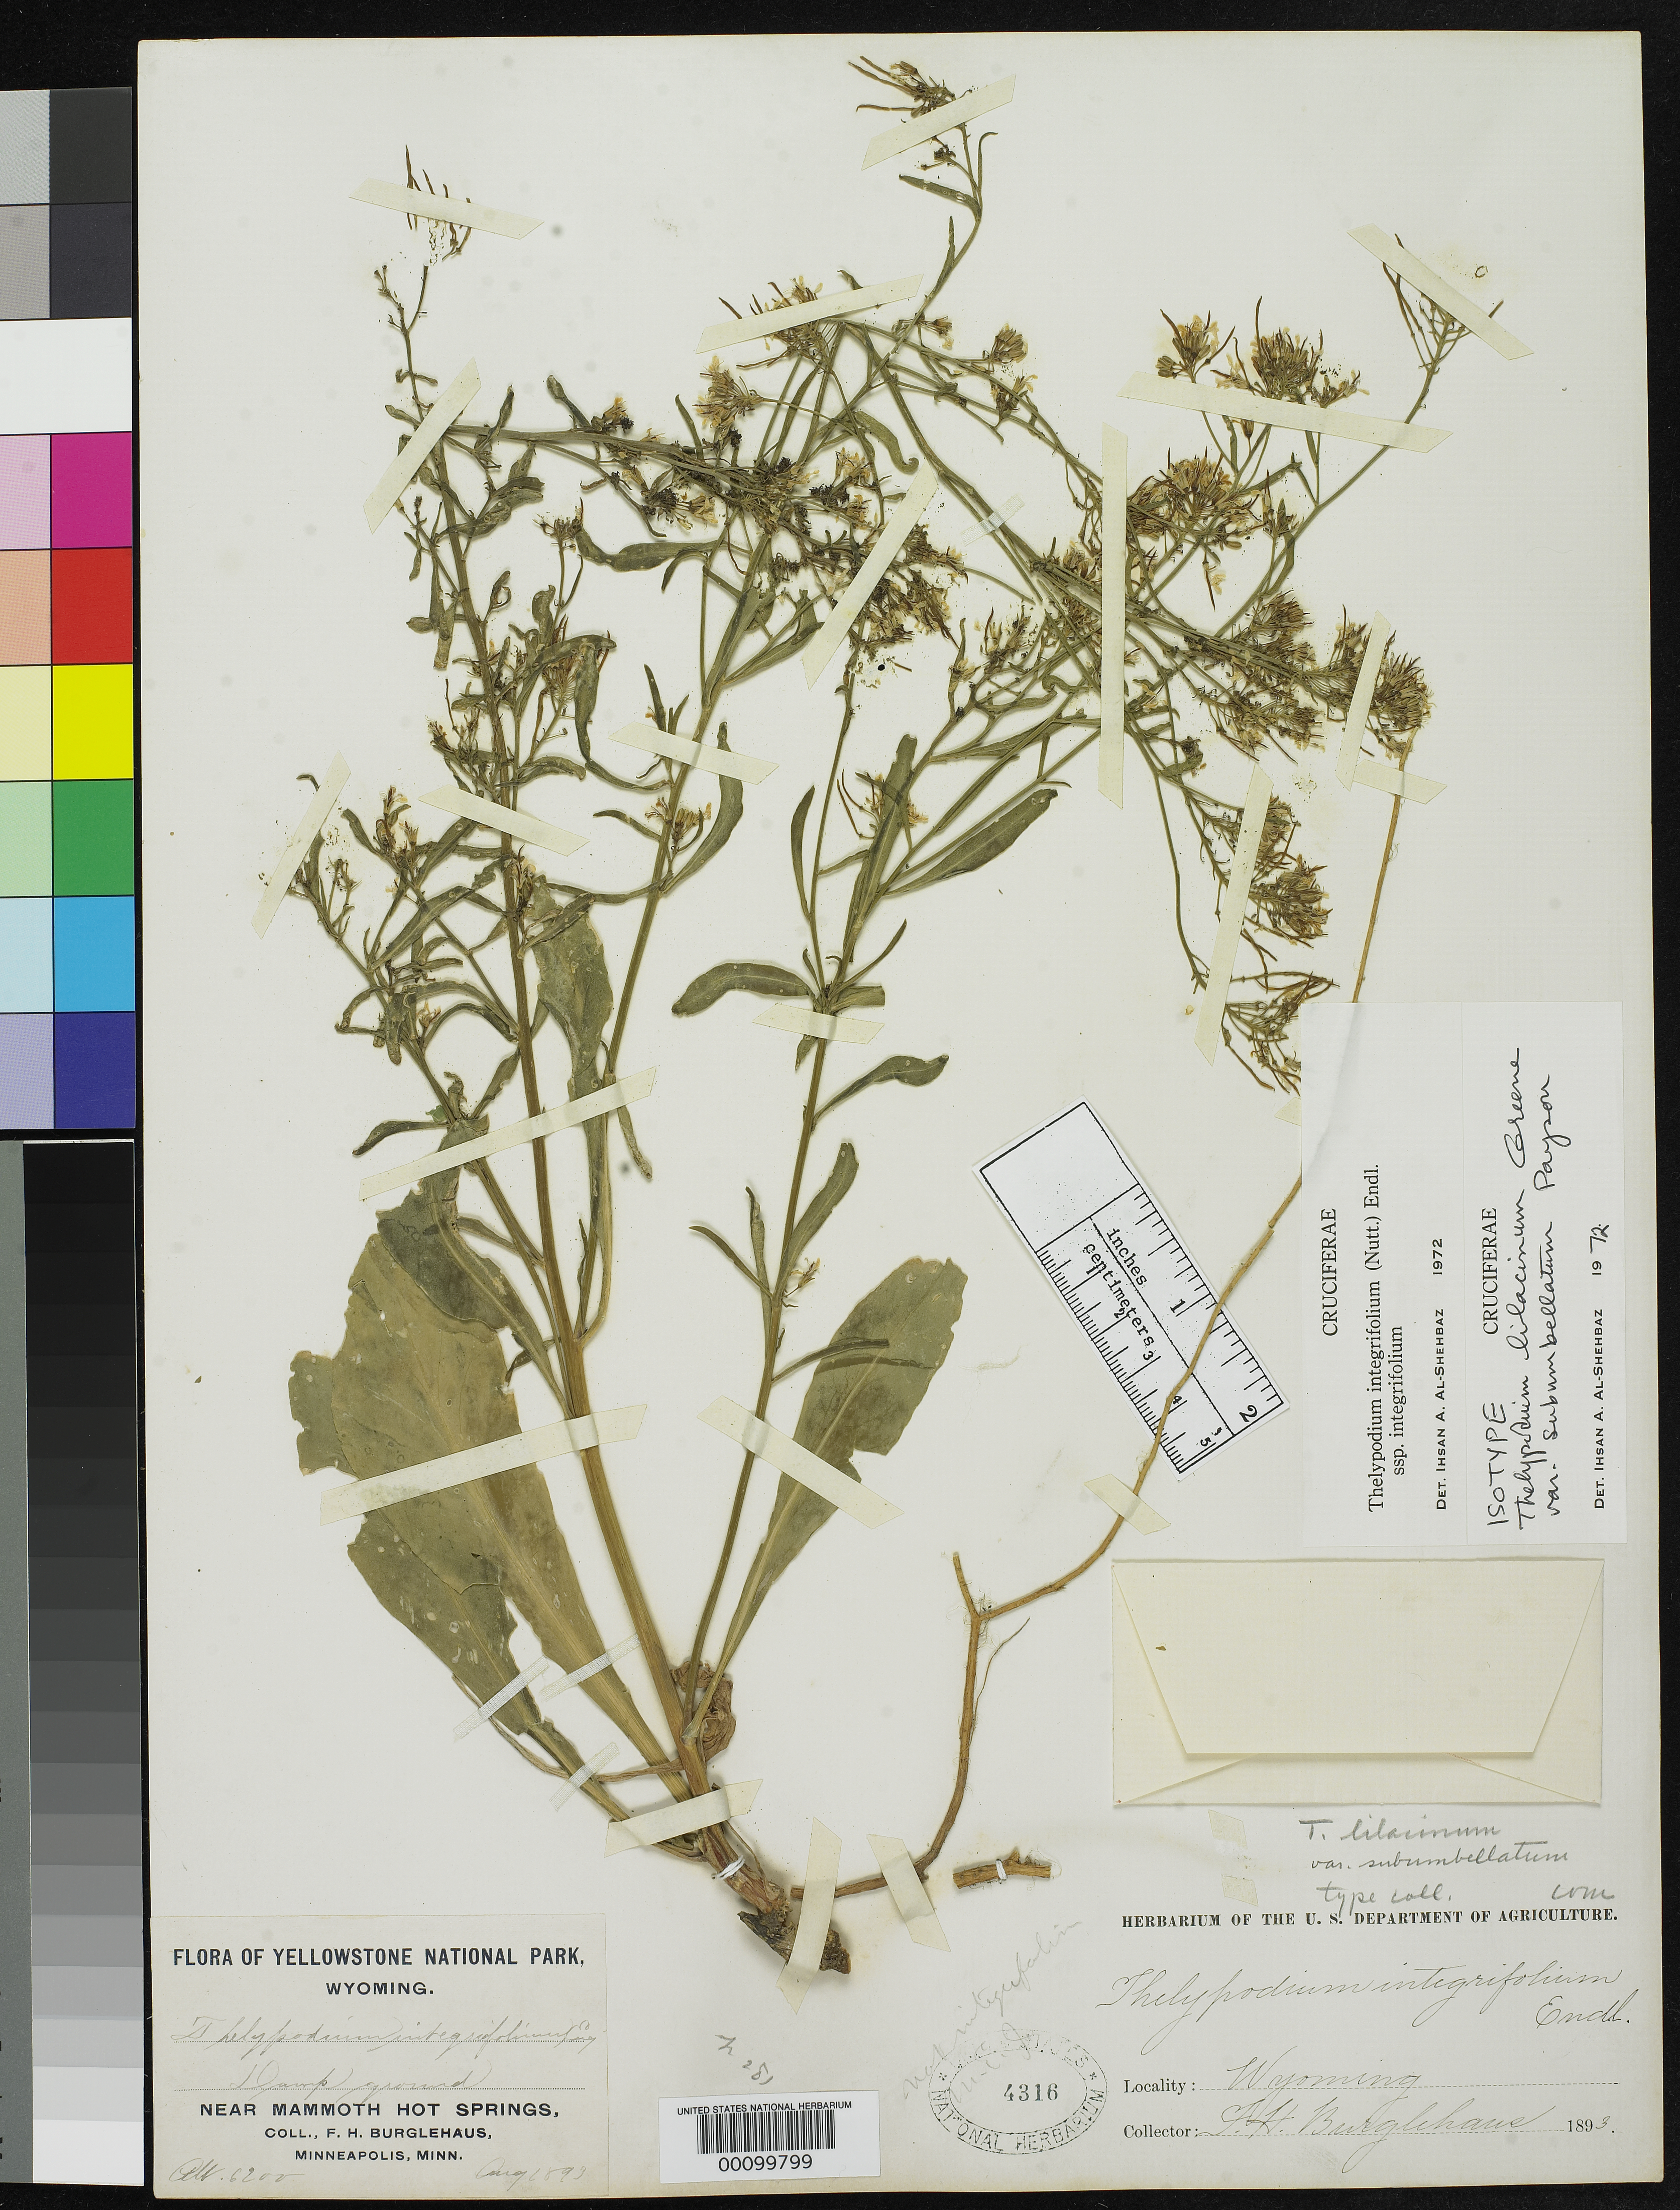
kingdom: Plantae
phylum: Tracheophyta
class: Magnoliopsida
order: Brassicales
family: Brassicaceae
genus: Thelypodium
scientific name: Thelypodium lilacinum var. subumbellatum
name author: Payson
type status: Isotype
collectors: F. Burglehaus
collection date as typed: Aug 1893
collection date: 1893-08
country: United States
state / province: Wyoming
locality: Yellowstone National Park near Mammoth Hot Springs; alt. 6200 Ft.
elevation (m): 1890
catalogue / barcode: US 4316